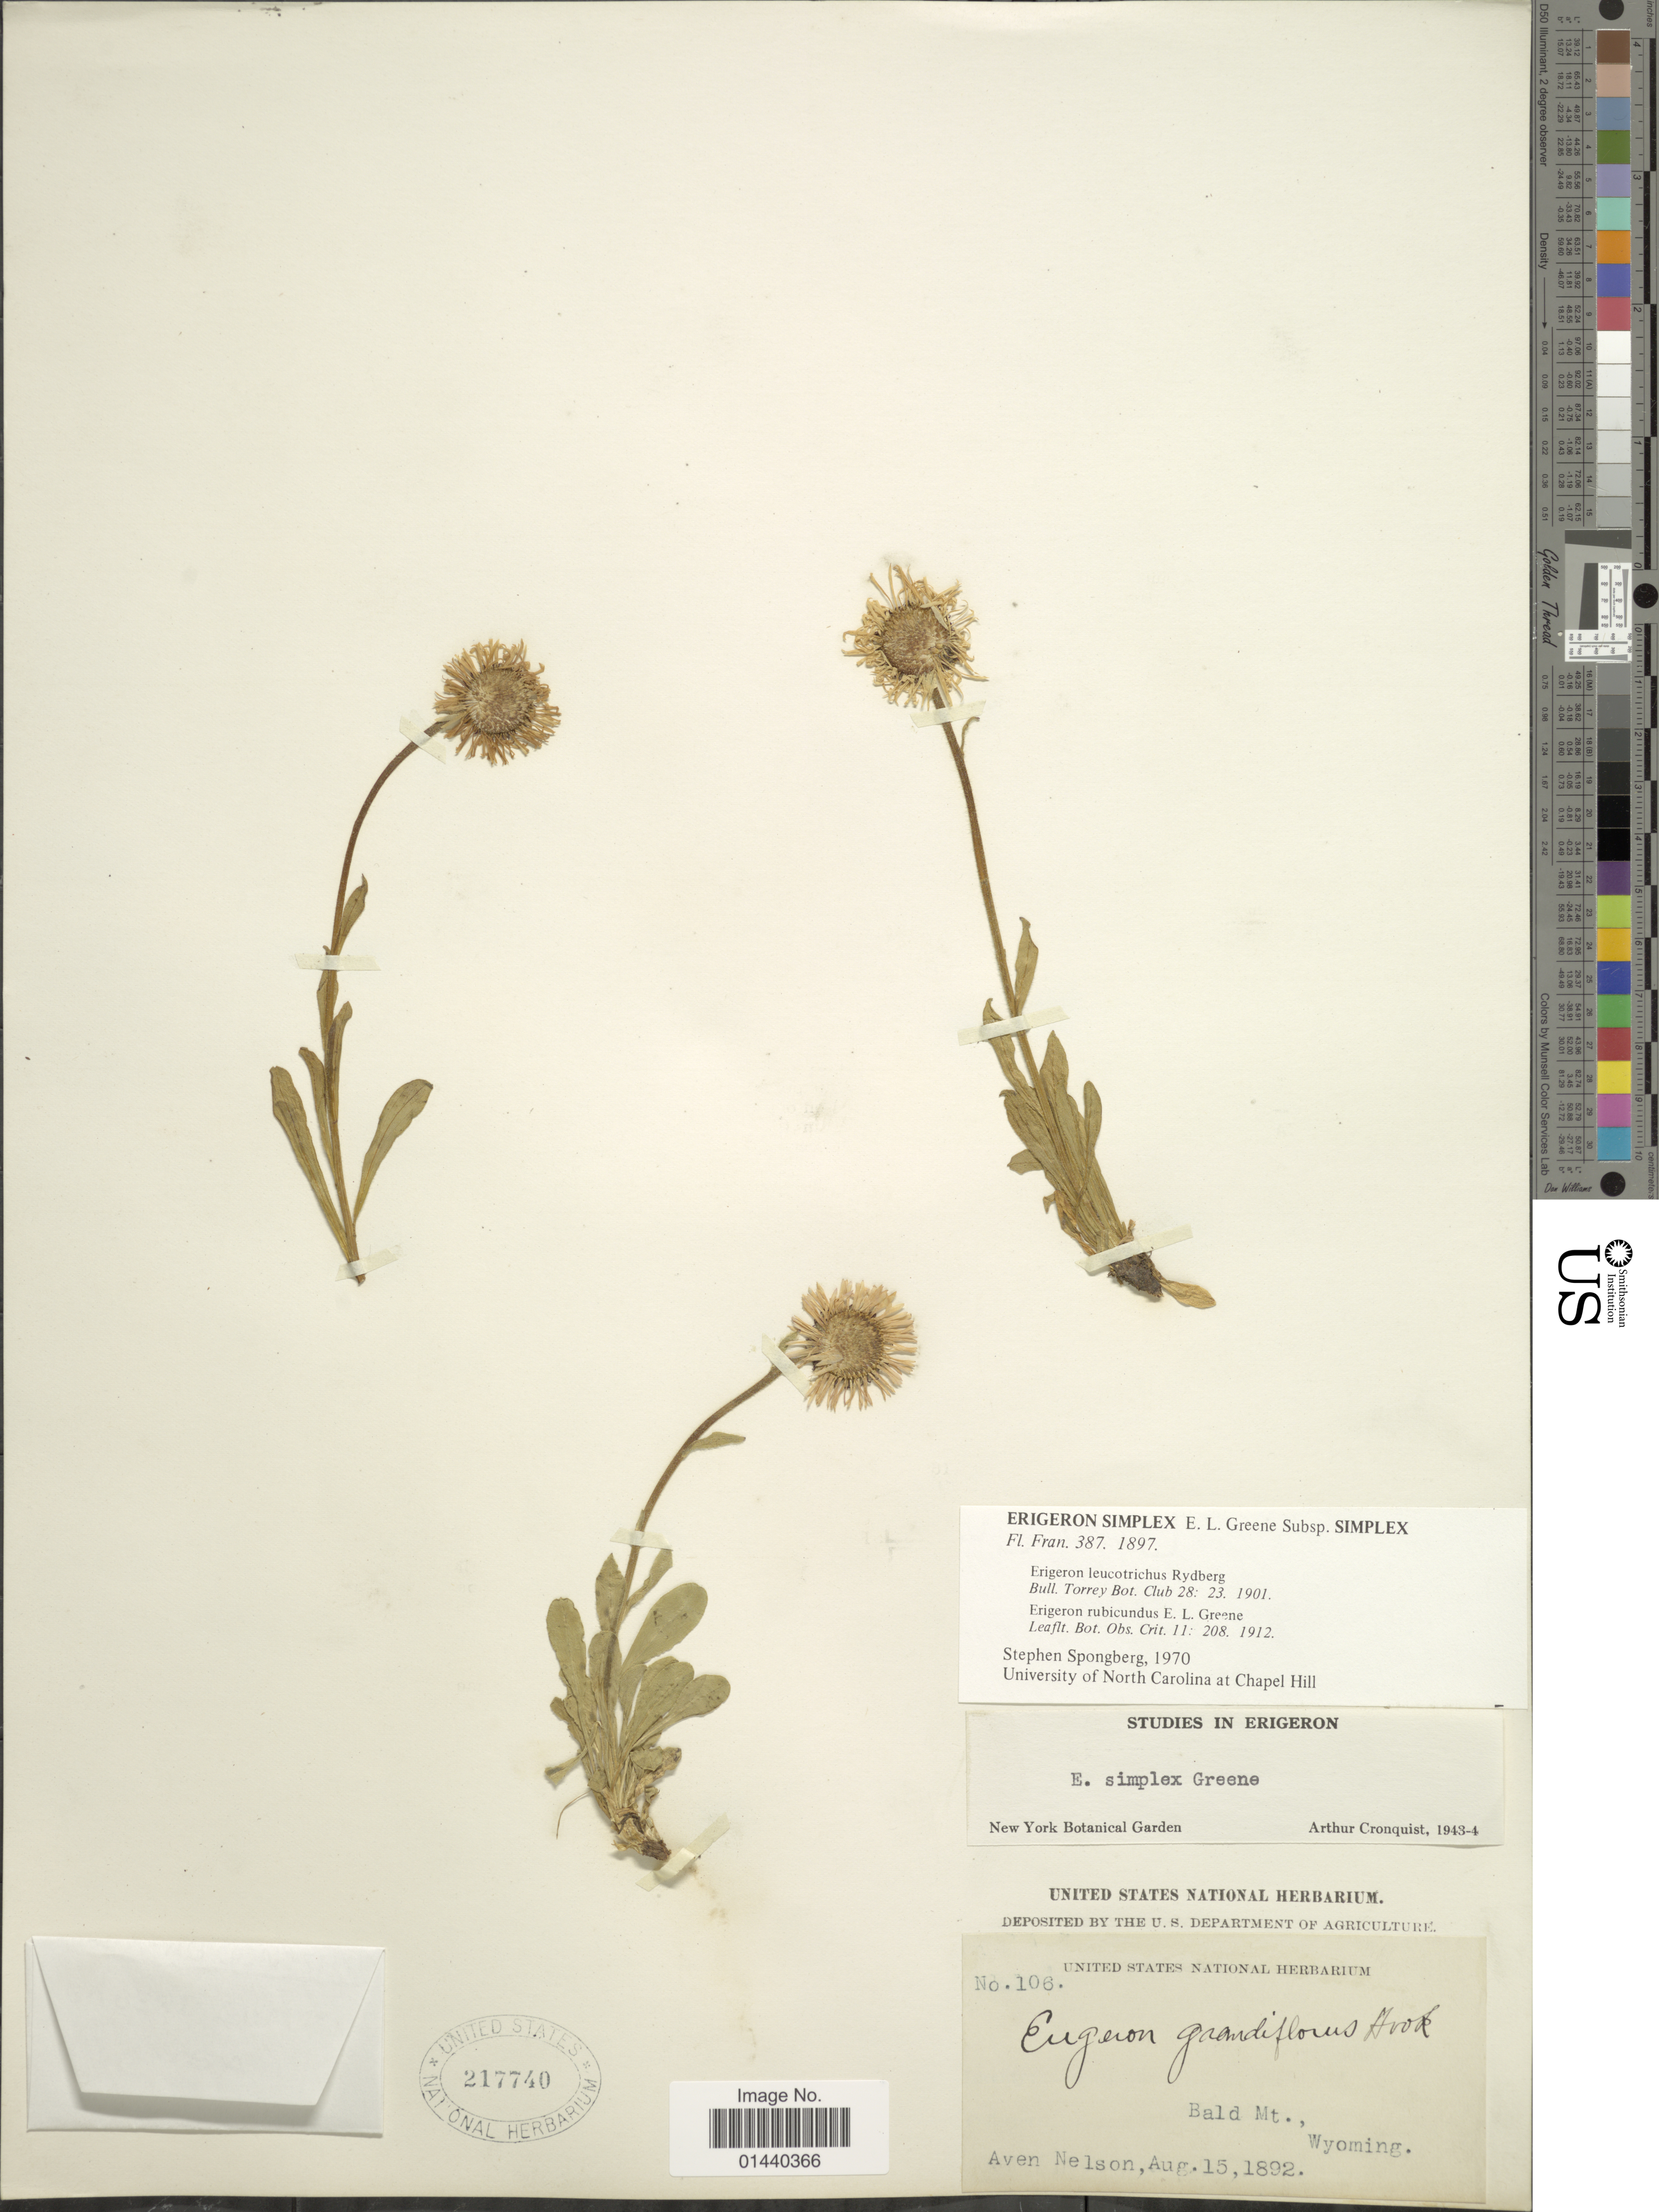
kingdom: Plantae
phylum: Tracheophyta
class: Magnoliopsida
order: Asterales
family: Asteraceae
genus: Erigeron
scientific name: Erigeron simplex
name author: Greene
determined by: Cronquist, A. J.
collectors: A. Nelson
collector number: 106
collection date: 1892-08-15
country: United States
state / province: Wyoming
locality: Bald Mt.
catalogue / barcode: US 217740